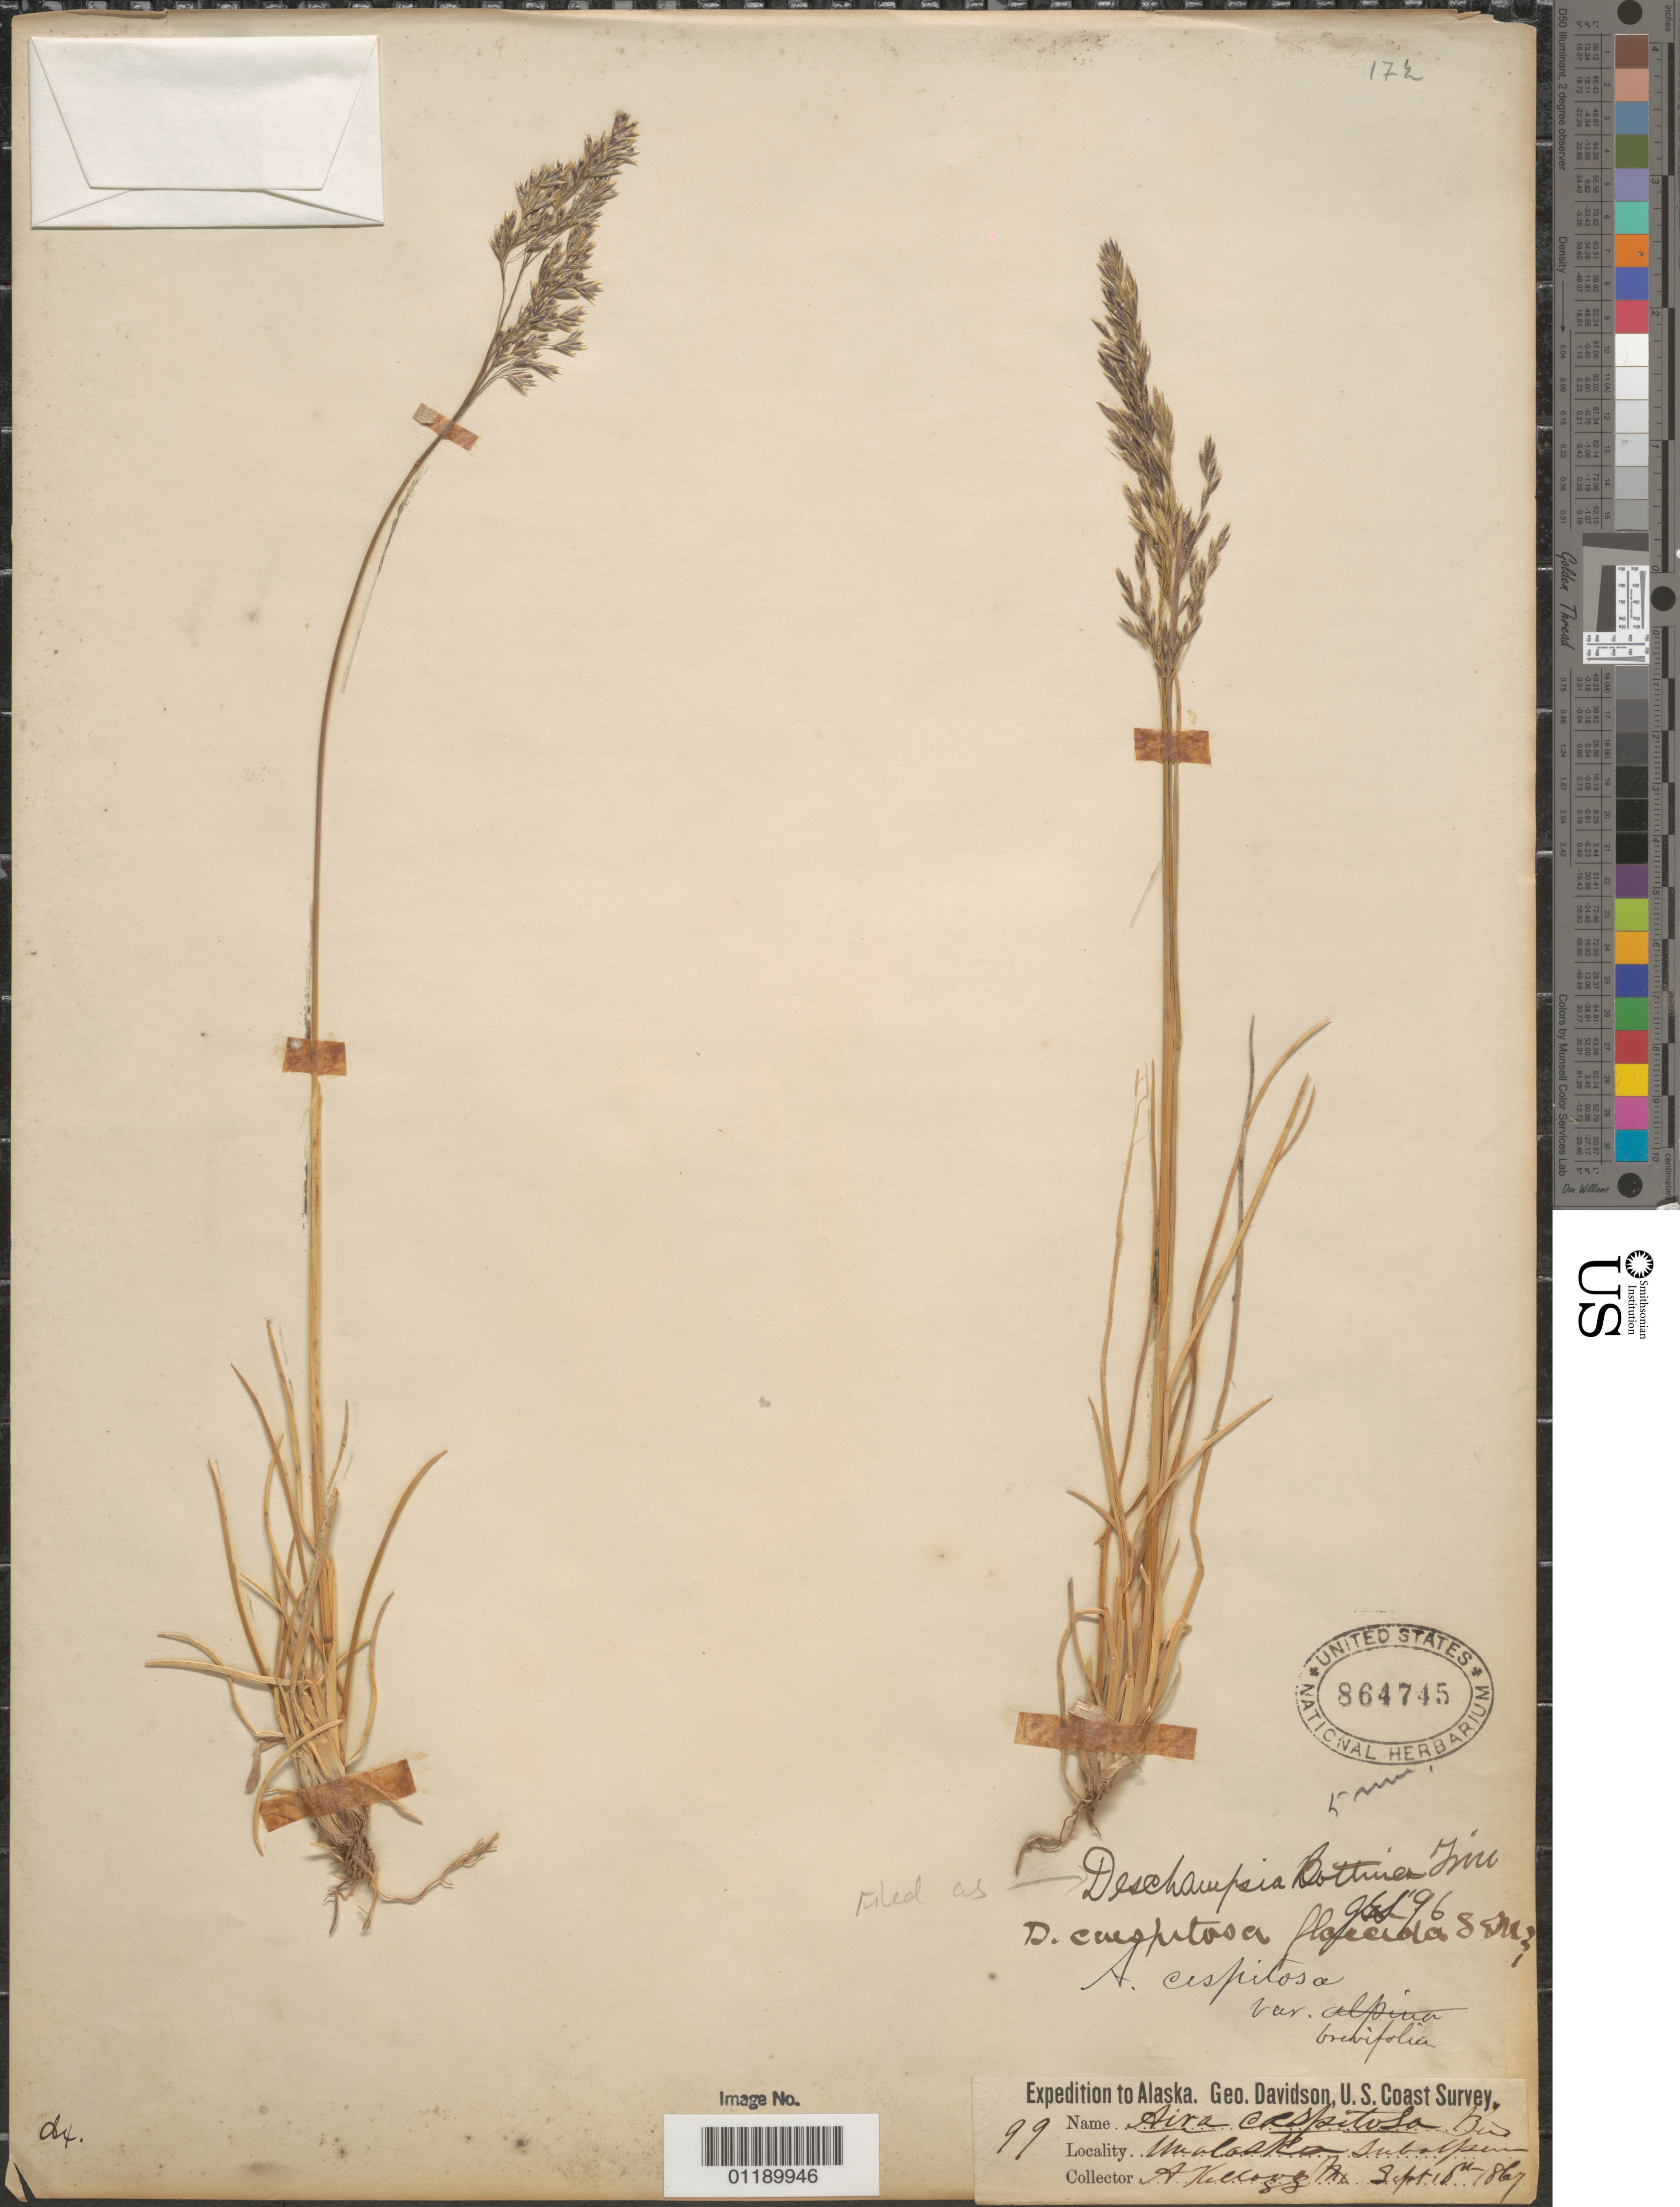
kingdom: Plantae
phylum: Tracheophyta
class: Liliopsida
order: Poales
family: Poaceae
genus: Deschampsia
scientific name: Deschampsia bottnica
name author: (Wahlenb.) Trin.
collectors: A. Kellogg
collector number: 99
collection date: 1867-09-16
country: United States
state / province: Alaska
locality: Unalaska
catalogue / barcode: US 864745